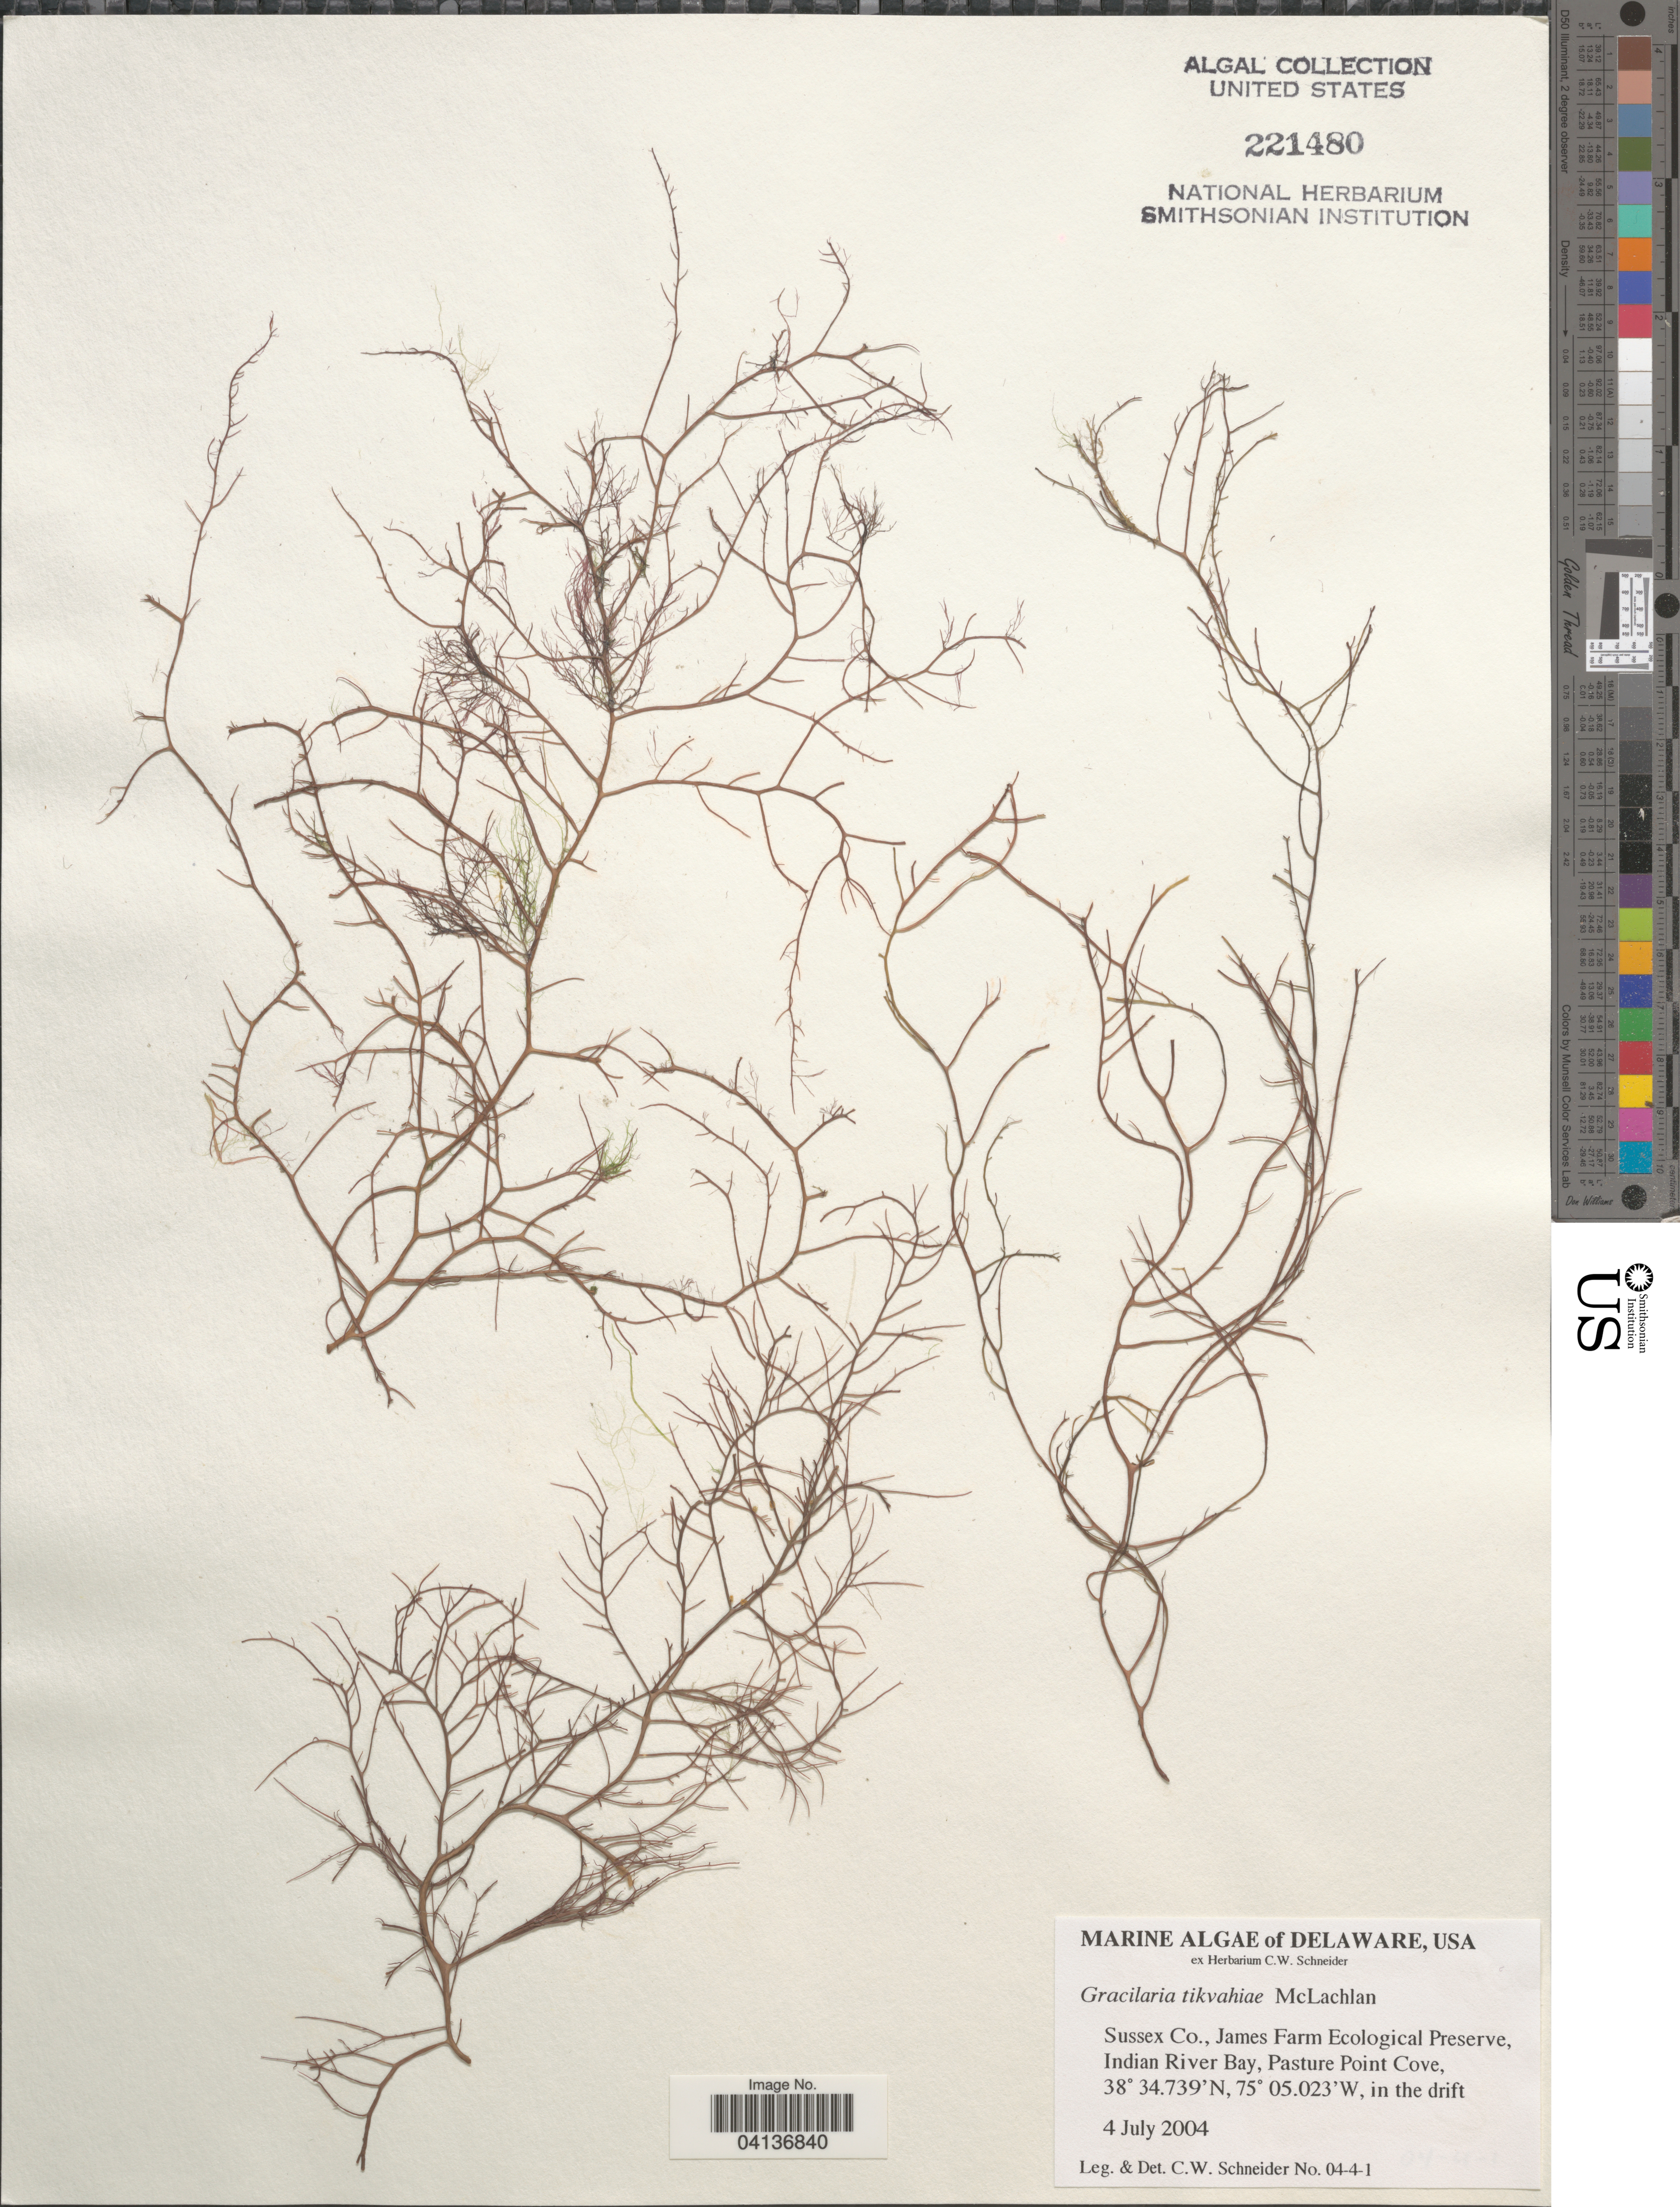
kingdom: Plantae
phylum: Rhodophyta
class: Florideophyceae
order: Gracilariales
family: Gracilariaceae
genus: Gracilaria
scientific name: Gracilaria tikvahiae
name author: McLachlan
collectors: C. W.Schneider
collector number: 04-4-1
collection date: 2004-07-04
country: United States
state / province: Delaware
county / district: Sussex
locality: Sussex Co., James Farm Ecological Preserve, Indian River Bay, Pasture Point Cove.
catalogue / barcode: US 221480